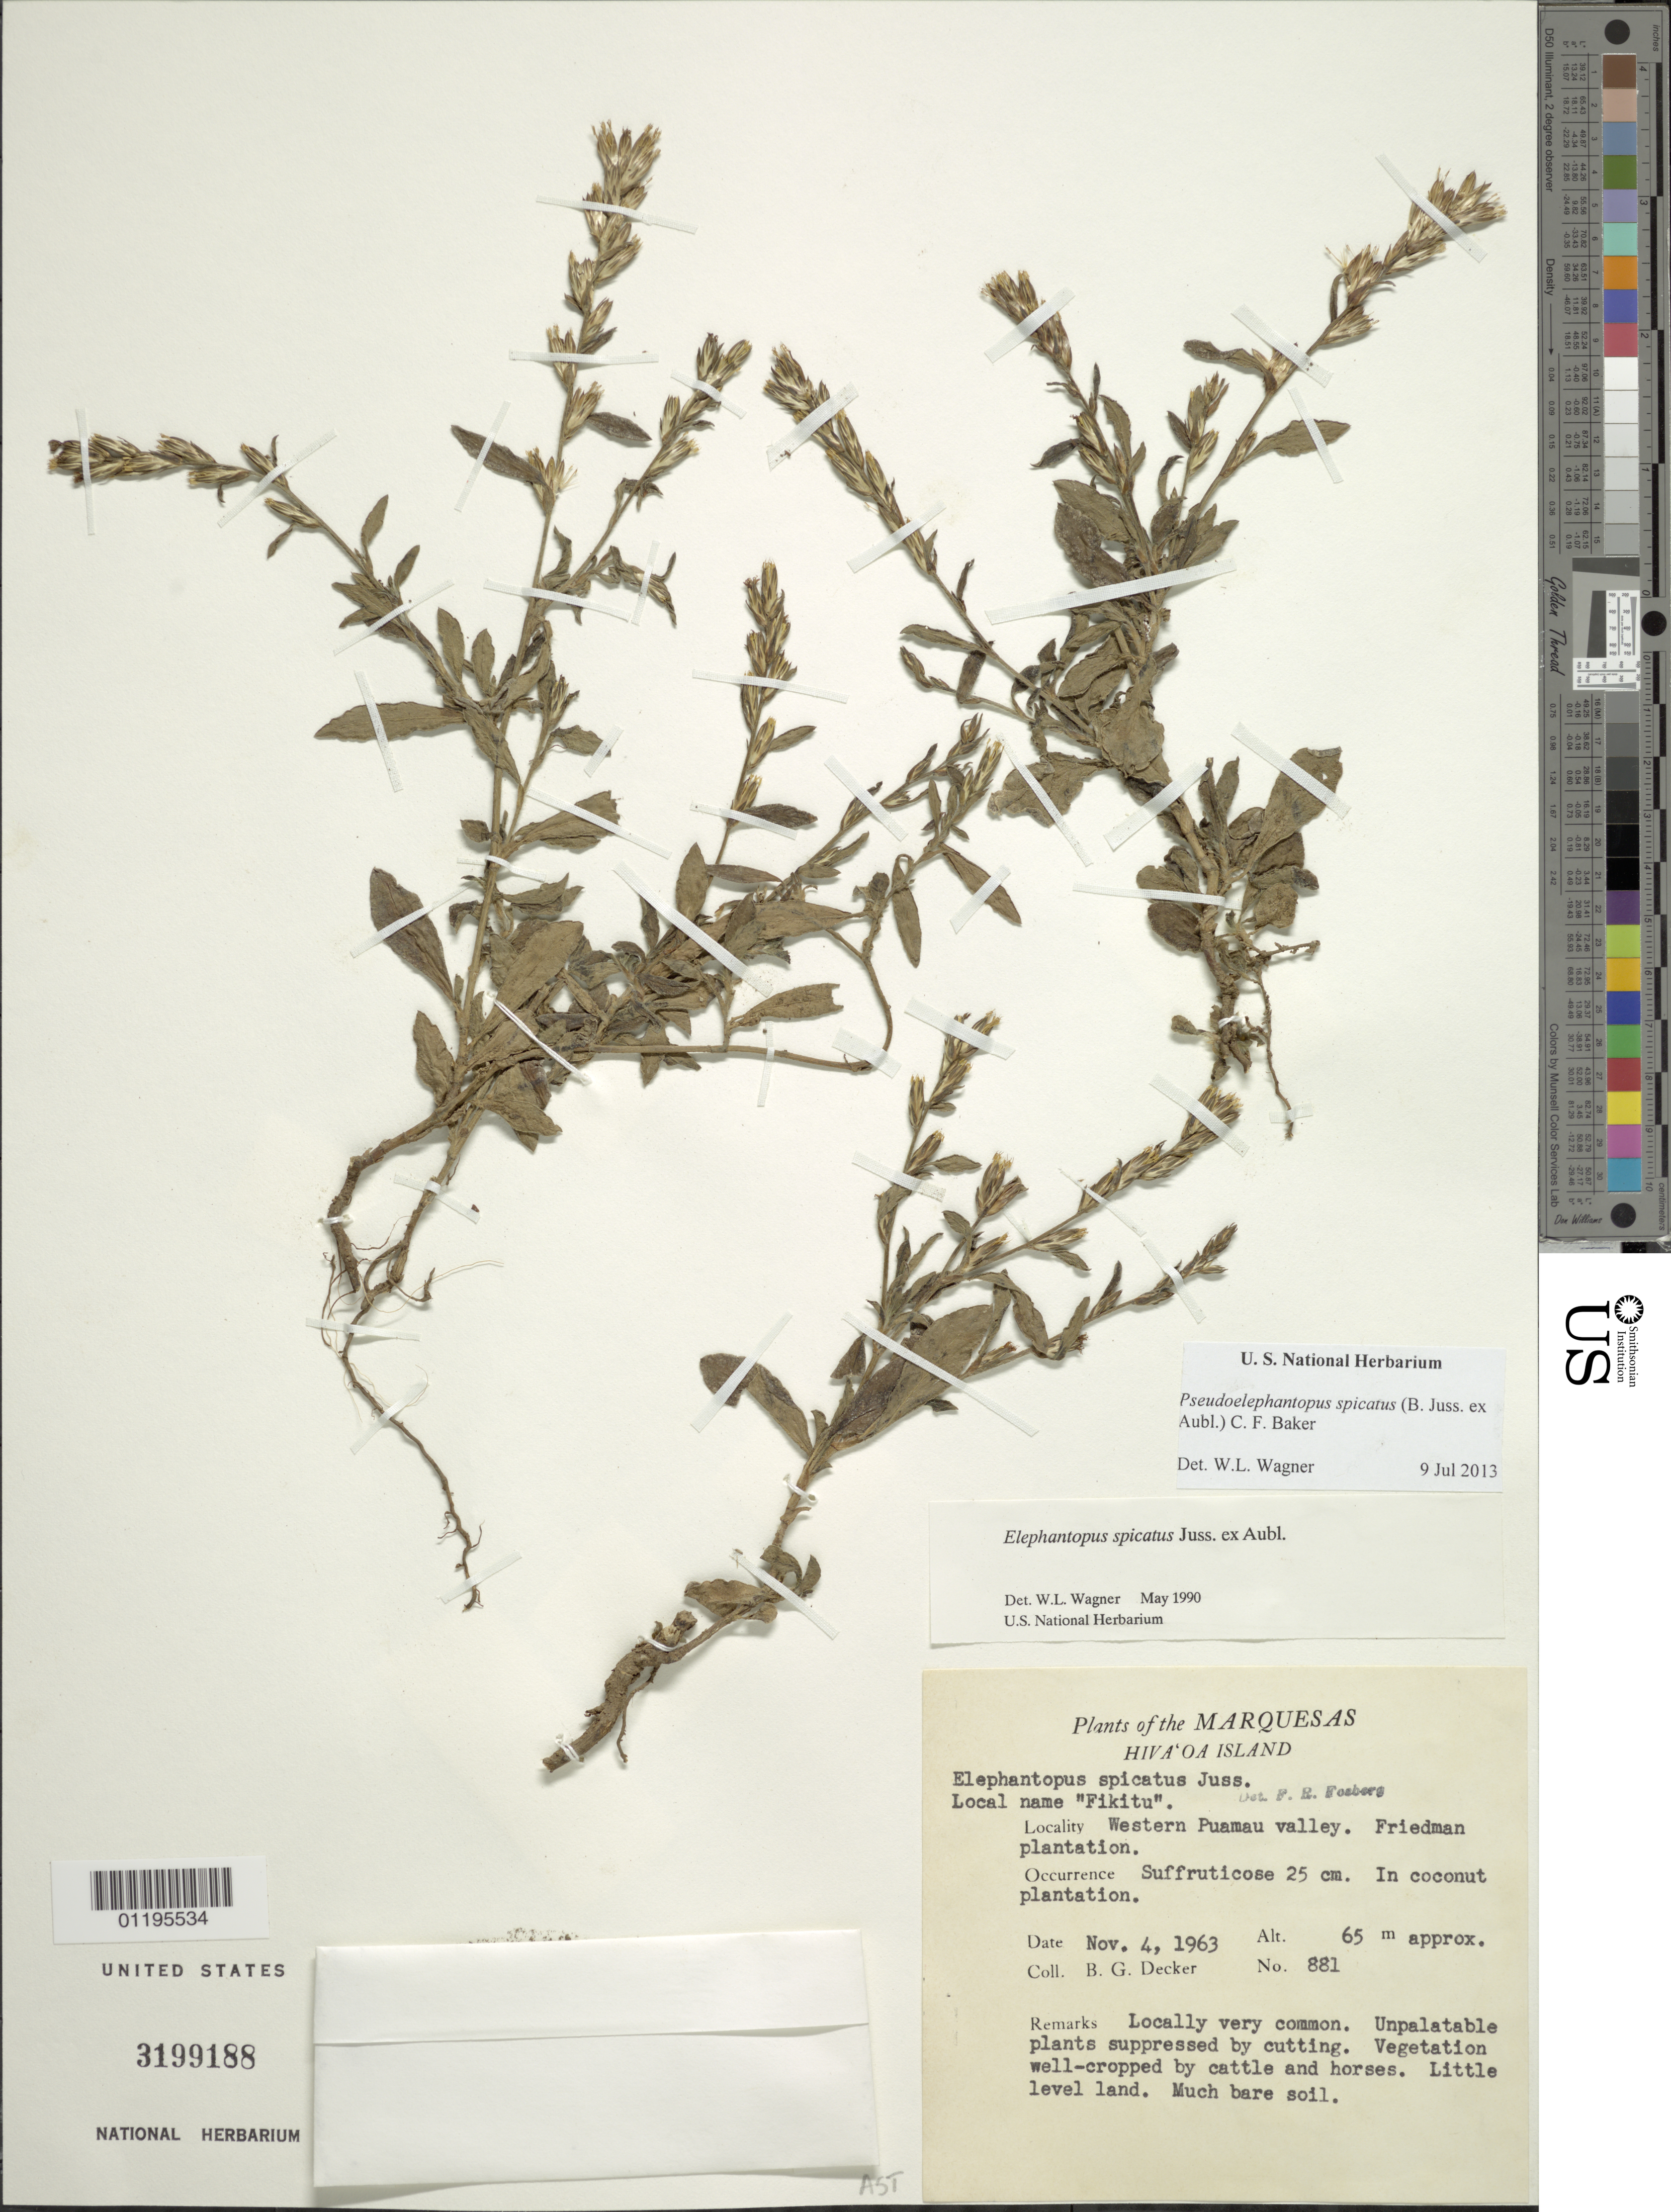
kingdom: Plantae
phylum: Tracheophyta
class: Magnoliopsida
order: Asterales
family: Asteraceae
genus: Pseudelephantopus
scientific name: Pseudelephantopus spicatus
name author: (Juss. ex Aubl.) C.F. Baker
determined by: Wagner, W. L., (BOT), Smithsonian Institution - National Museum of Natural History (UNITED STATES)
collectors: B. G. Decker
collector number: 881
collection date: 1963-11-04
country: French Polynesia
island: Hiva Oa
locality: W Puamau Valley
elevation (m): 65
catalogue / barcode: US 3199188